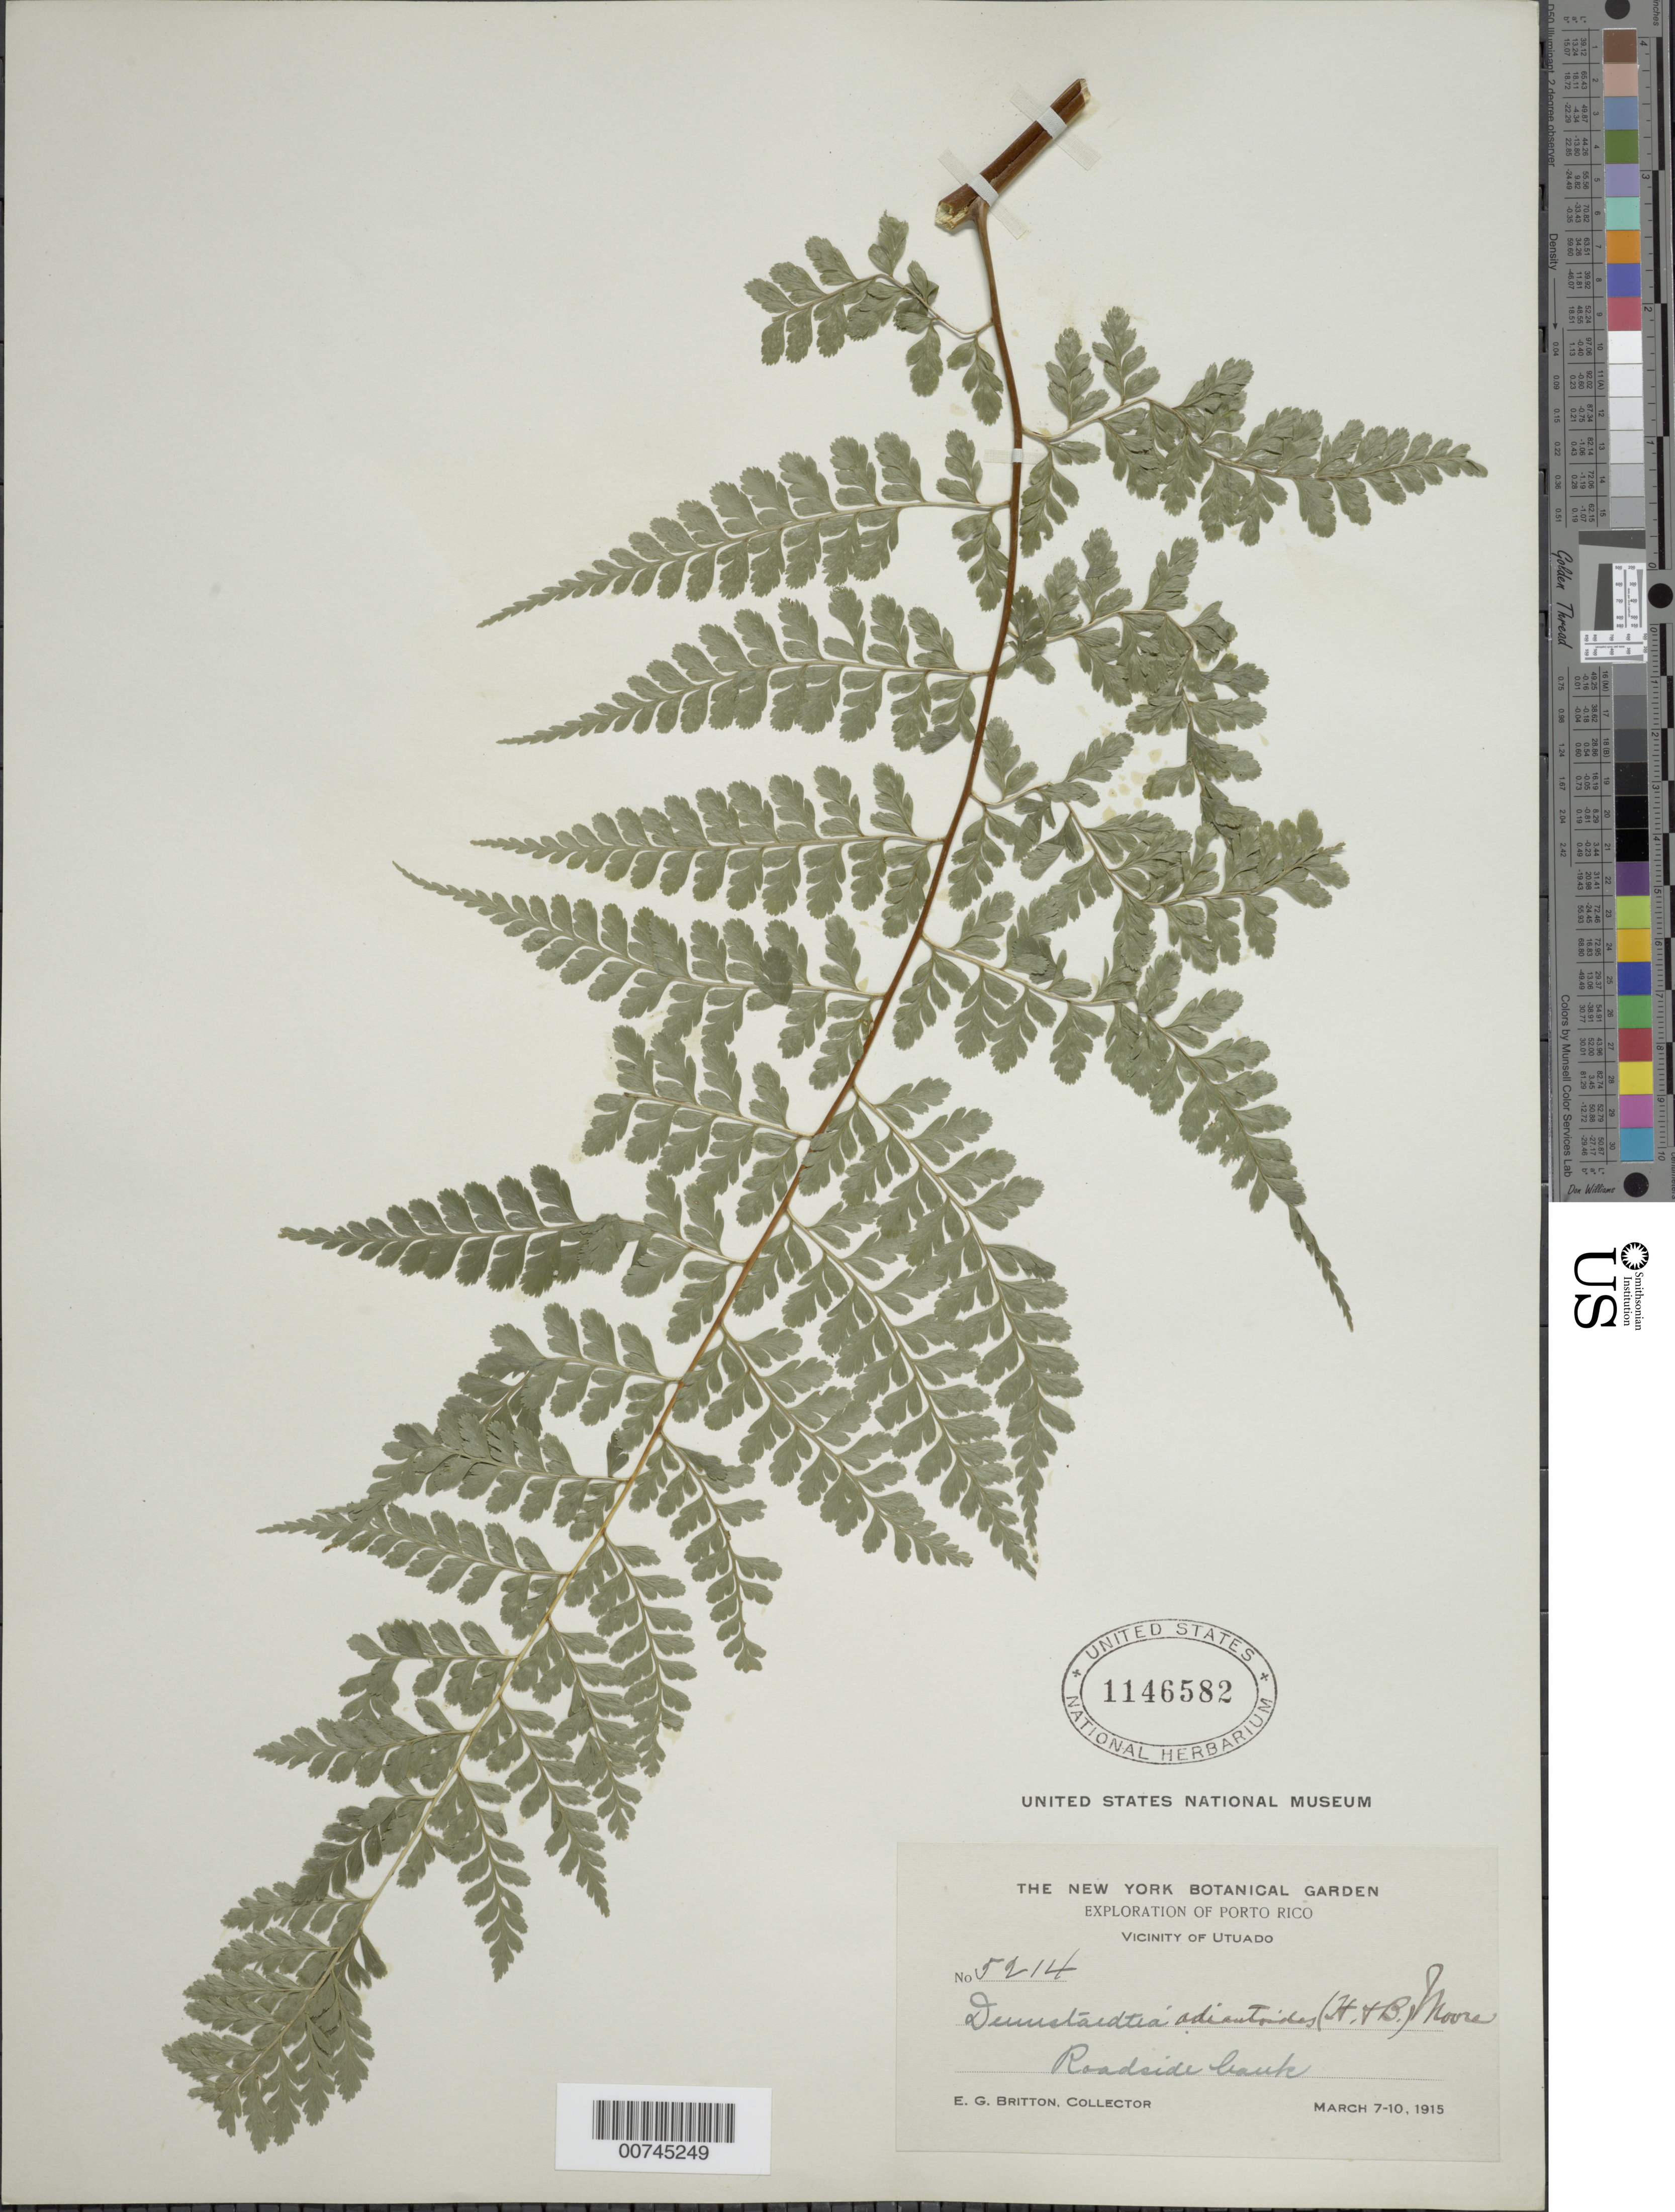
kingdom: Plantae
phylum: Tracheophyta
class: Polypodiopsida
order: Polypodiales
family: Dennstaedtiaceae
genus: Dennstaedtia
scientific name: Dennstaedtia bipinnata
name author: (Cav.) Maxon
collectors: E. G. Britton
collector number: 5214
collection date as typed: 07 Mar 1915 to 10 Mar 1915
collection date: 1915-03-07/1915-03-10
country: Puerto Rico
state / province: Utuado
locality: Vicinity of Utuado.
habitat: Roadside bank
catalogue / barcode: US 1146582